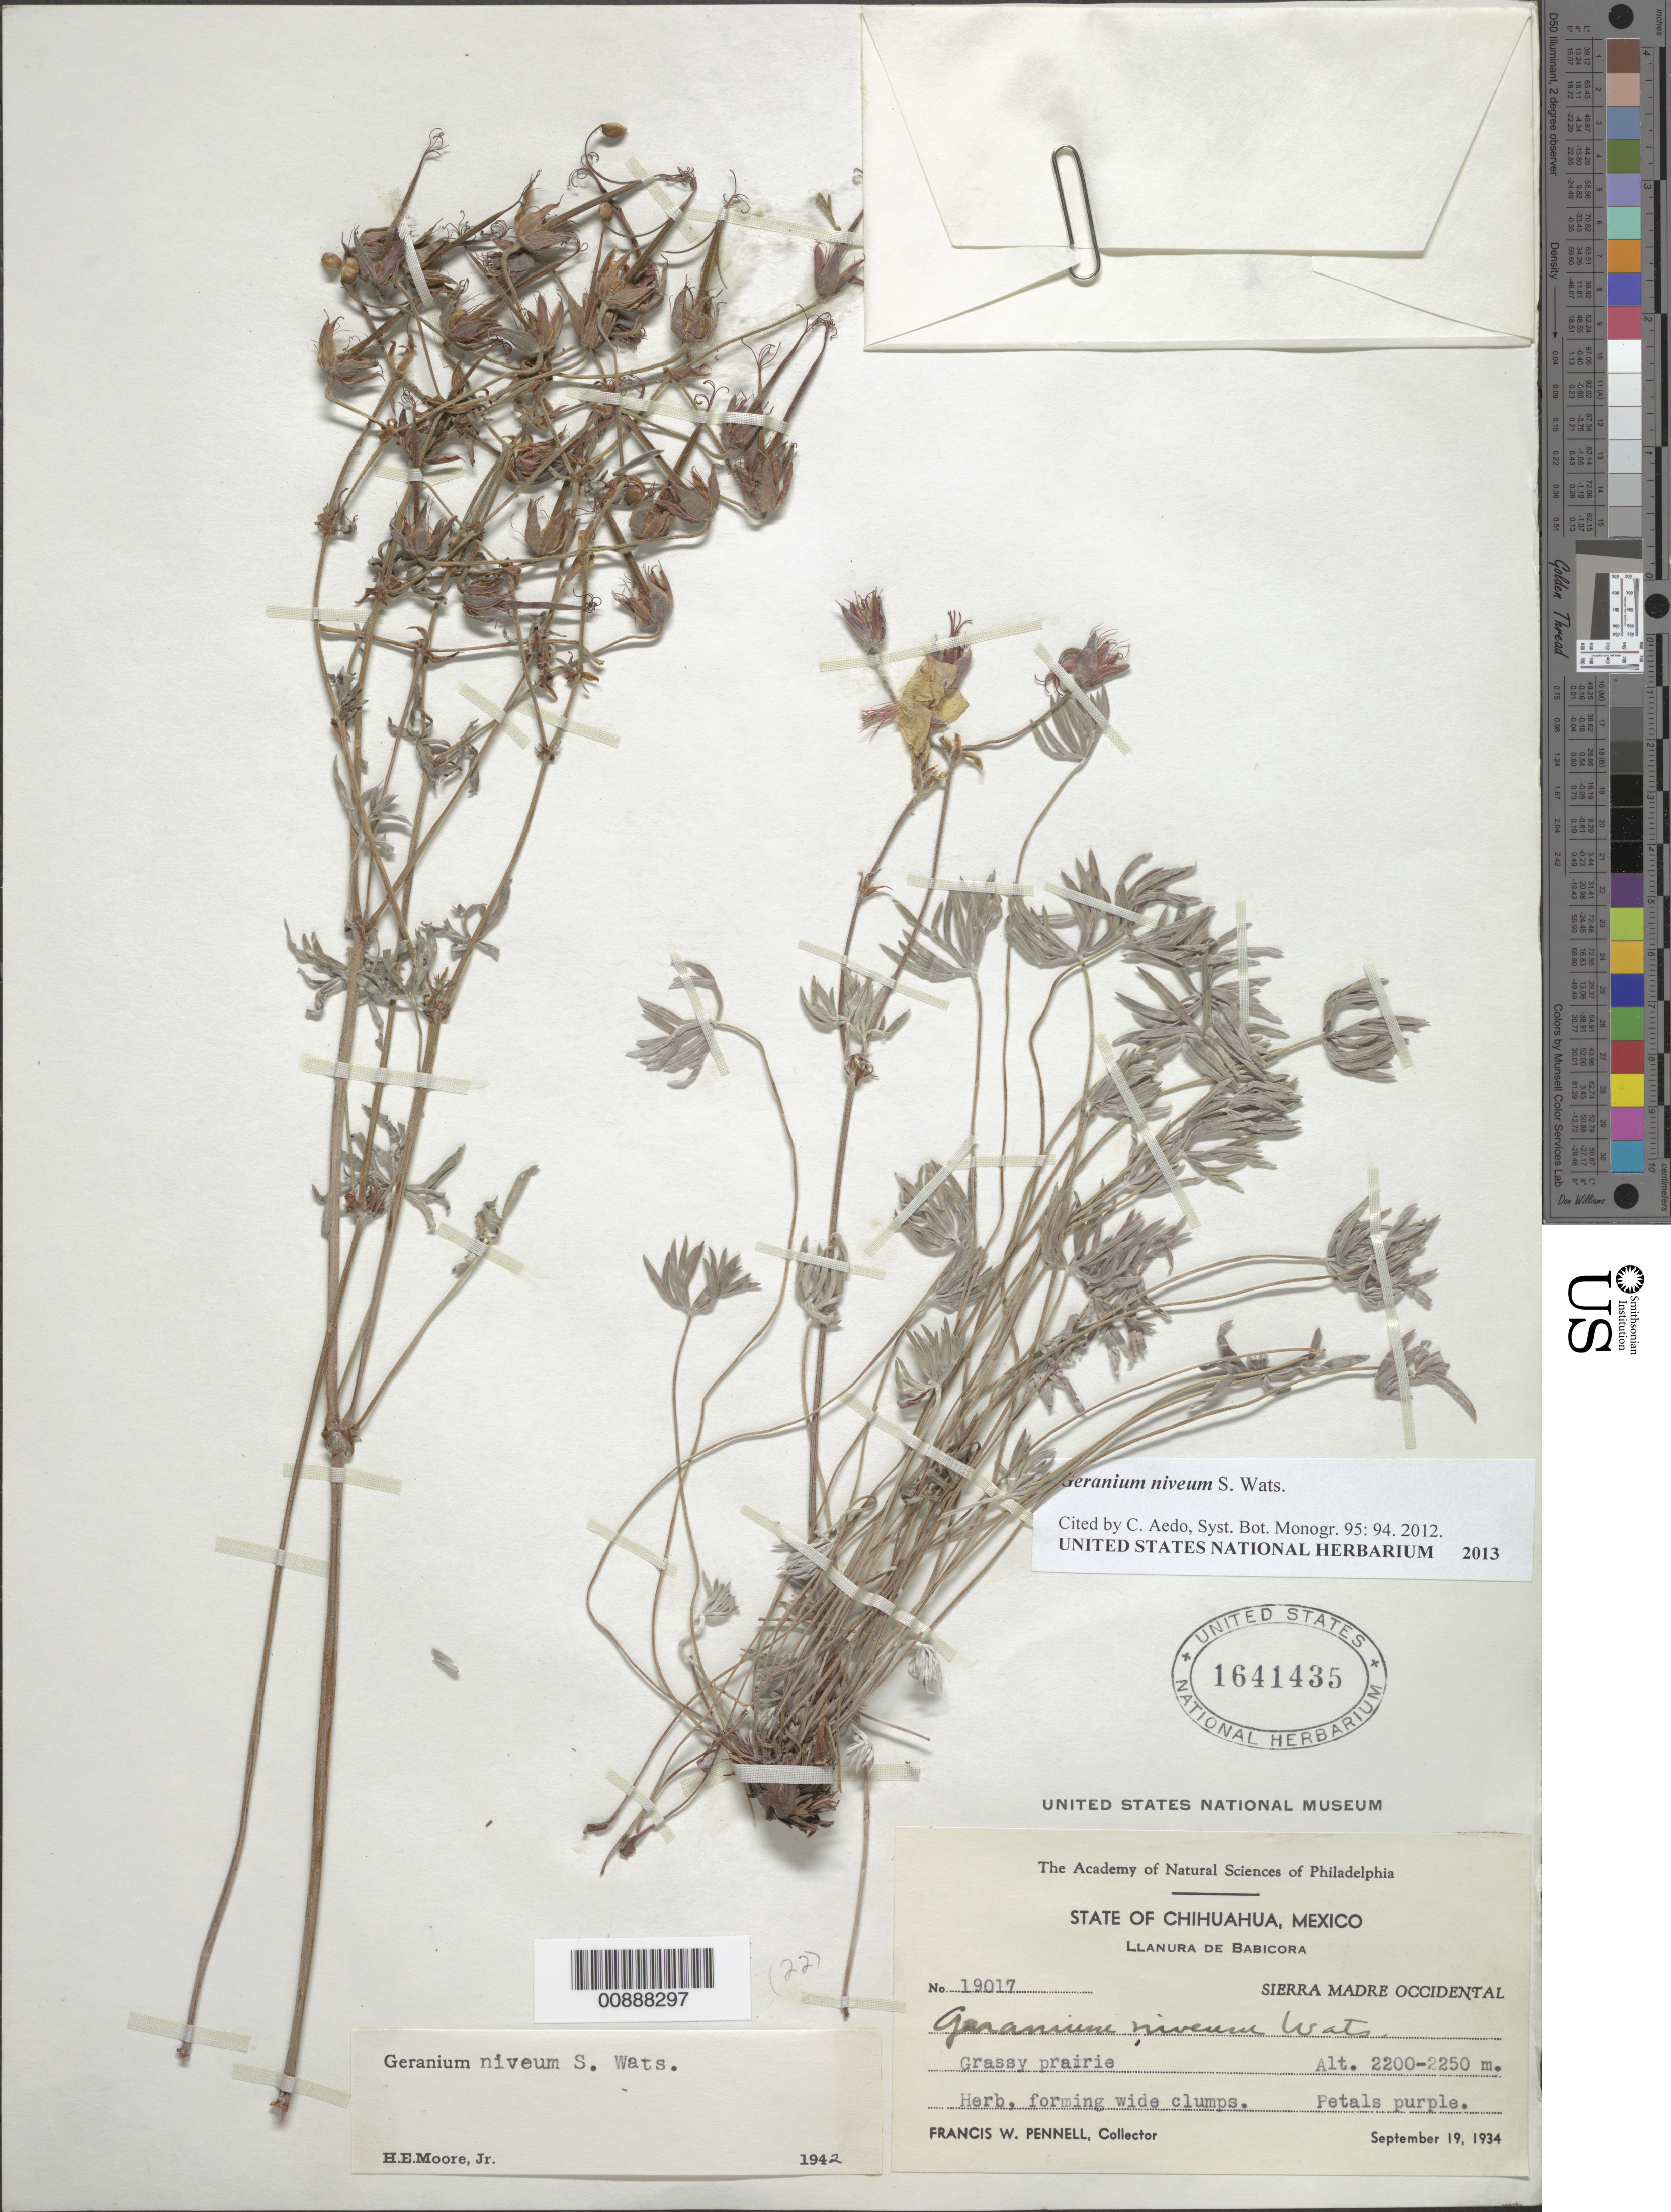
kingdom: Plantae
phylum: Tracheophyta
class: Magnoliopsida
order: Geraniales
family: Geraniaceae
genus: Geranium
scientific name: Geranium niveum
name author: S. Watson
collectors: F. W. Pennell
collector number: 19017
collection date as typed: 19 Sep 1934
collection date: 1934-09-19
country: Mexico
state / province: Chihuahua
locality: Llanura de Babicora. Sierra Madre Occidental, Chihuahua.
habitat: Grassy prairie.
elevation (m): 2250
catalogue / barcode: US 1641435